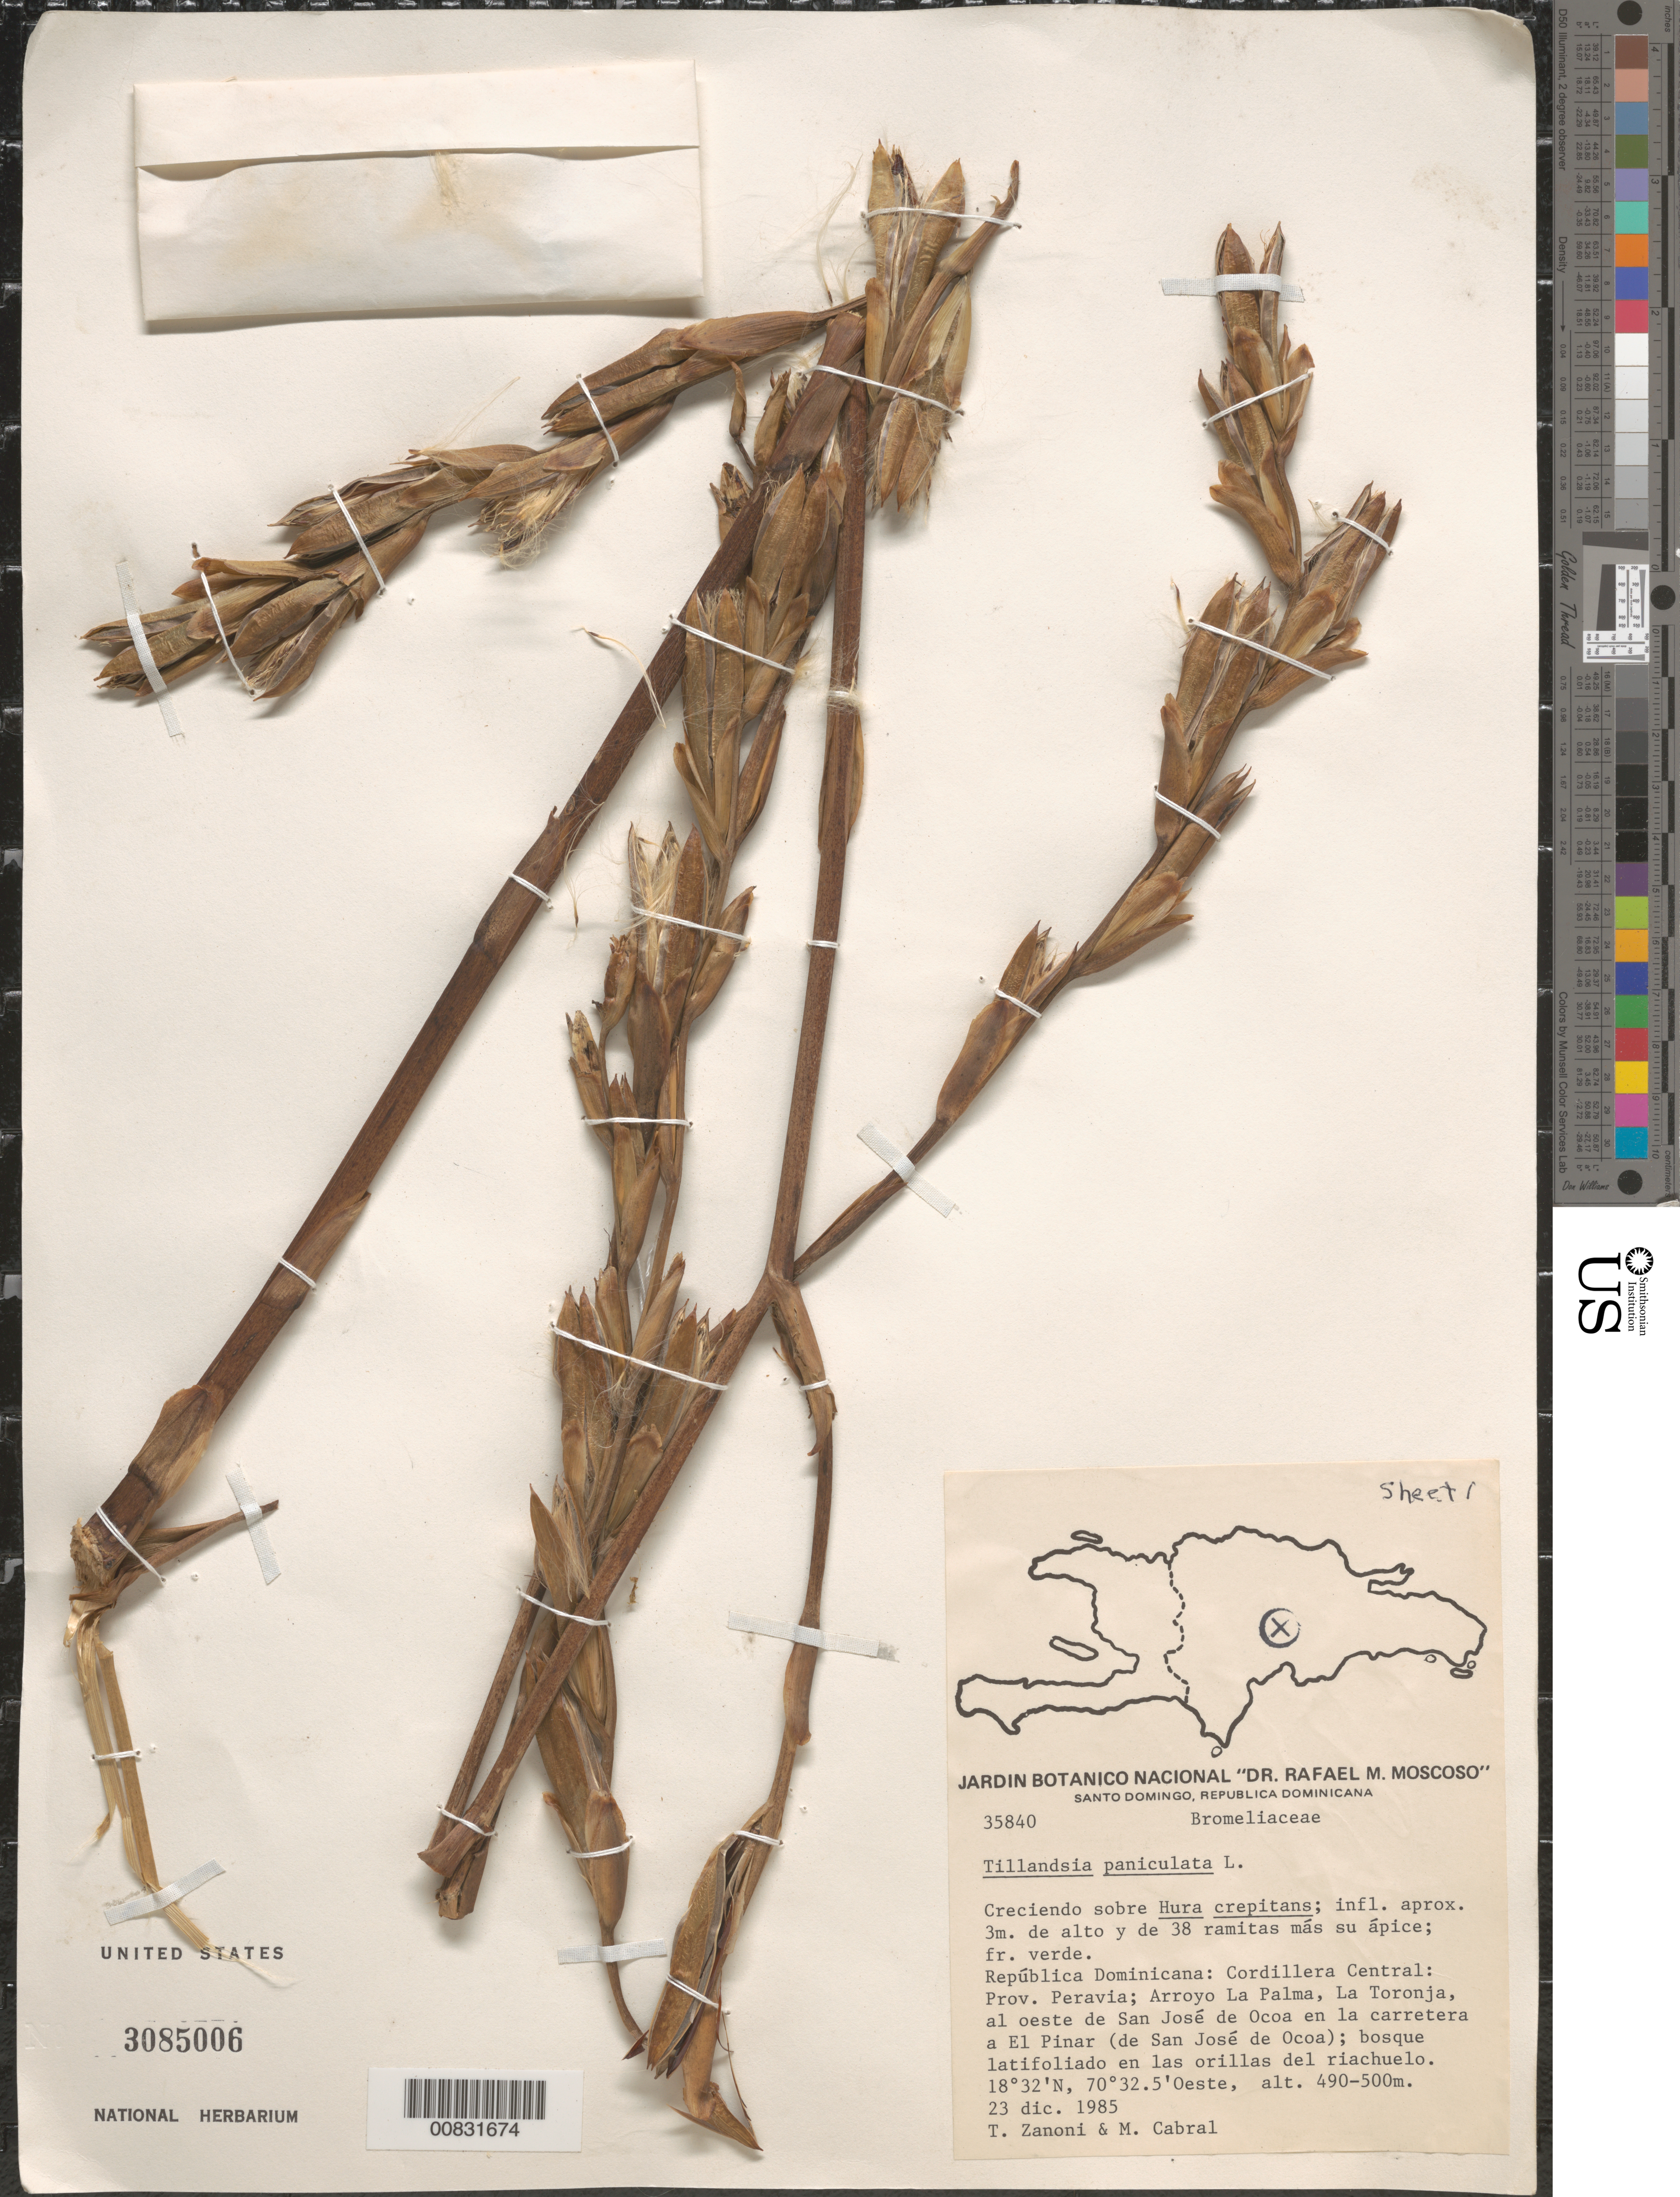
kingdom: Plantae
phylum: Tracheophyta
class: Liliopsida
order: Poales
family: Bromeliaceae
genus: Tillandsia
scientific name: Tillandsia paniculata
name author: (L.) L.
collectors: T. A. Zanoni & M. Cabral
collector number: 35840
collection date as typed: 23 Dec 1985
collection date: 1985-12-23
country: Dominican Republic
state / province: Peravia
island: Hispaniola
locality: Cordillera Central: Arroyo La Palma, La Toronja, al oeste de San José de Ocoa en la carretera a El Pinar (de San José de Ocoa).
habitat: Creciendo sobre Hura crepitans. Bosque latifoliado en las orillas del riachuelo.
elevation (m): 490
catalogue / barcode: US 3085006